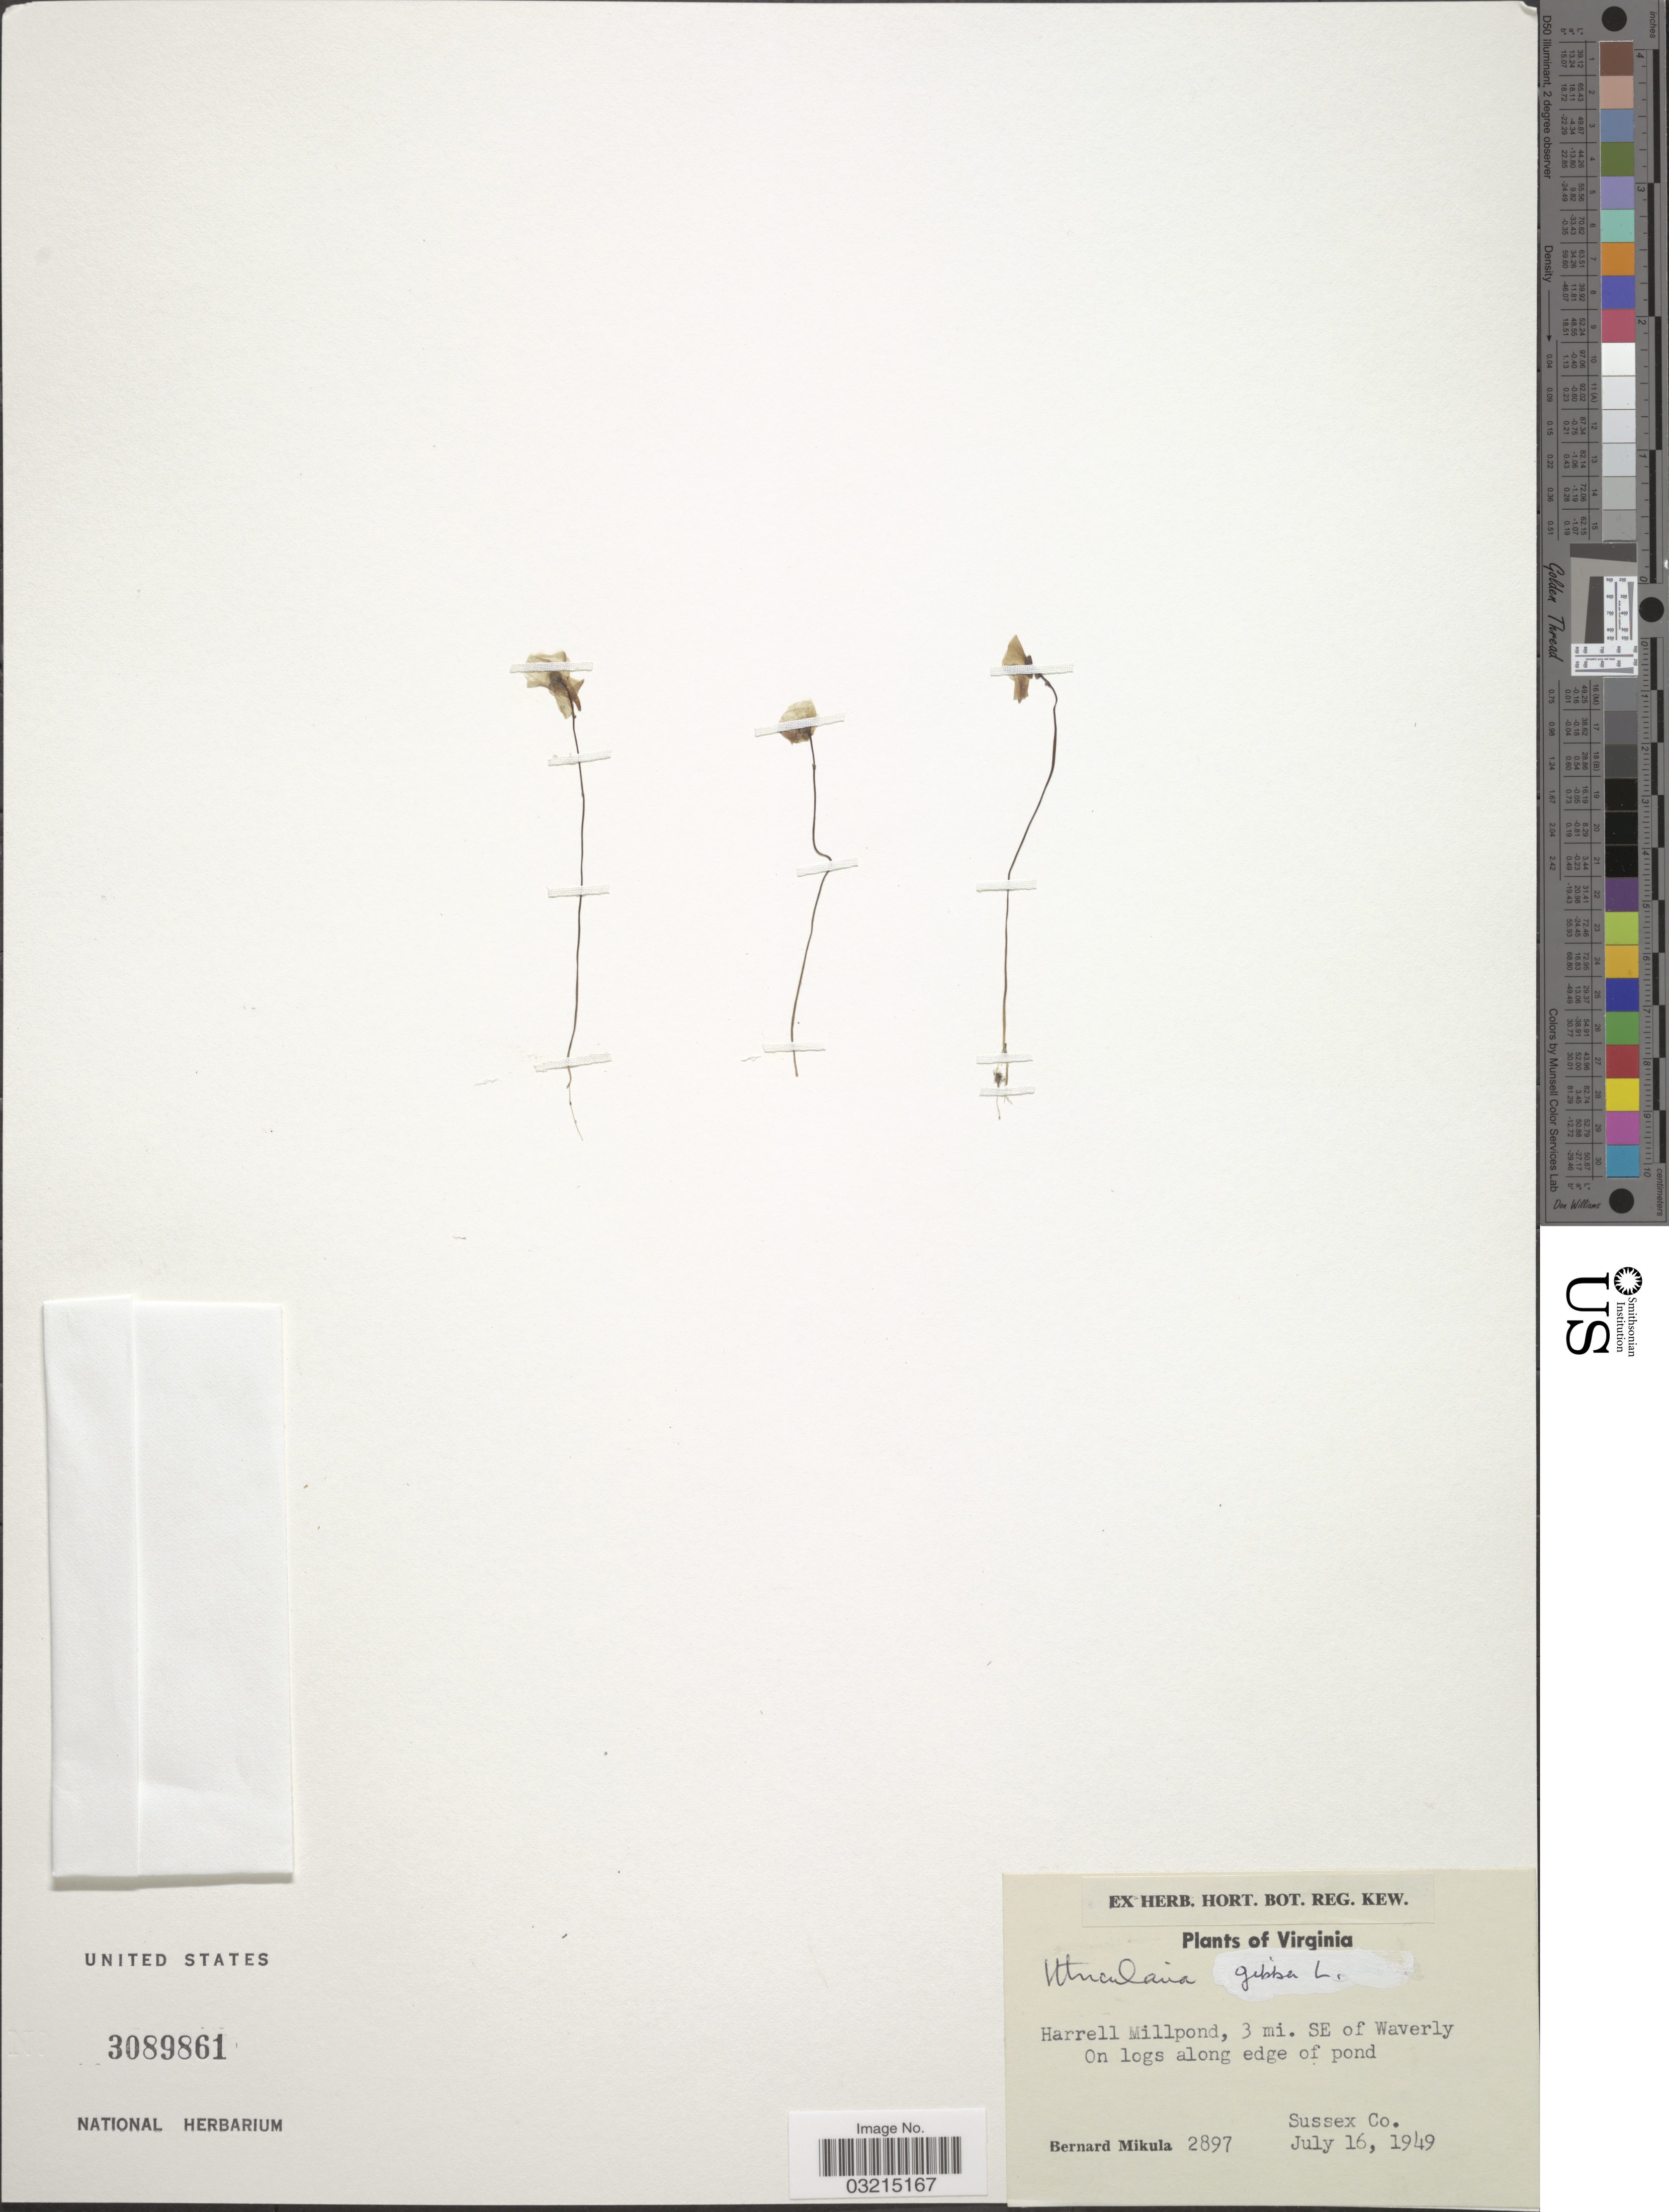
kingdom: Plantae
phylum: Tracheophyta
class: Magnoliopsida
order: Lamiales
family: Lentibulariaceae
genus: Utricularia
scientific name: Utricularia gibba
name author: L.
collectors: B. Mikula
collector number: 2897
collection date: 1949-07-16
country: United States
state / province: Virginia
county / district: Sussex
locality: Harrell Millpond, 3 mi. SE of Waverly. On logs along edge of pond.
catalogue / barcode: US 3089861